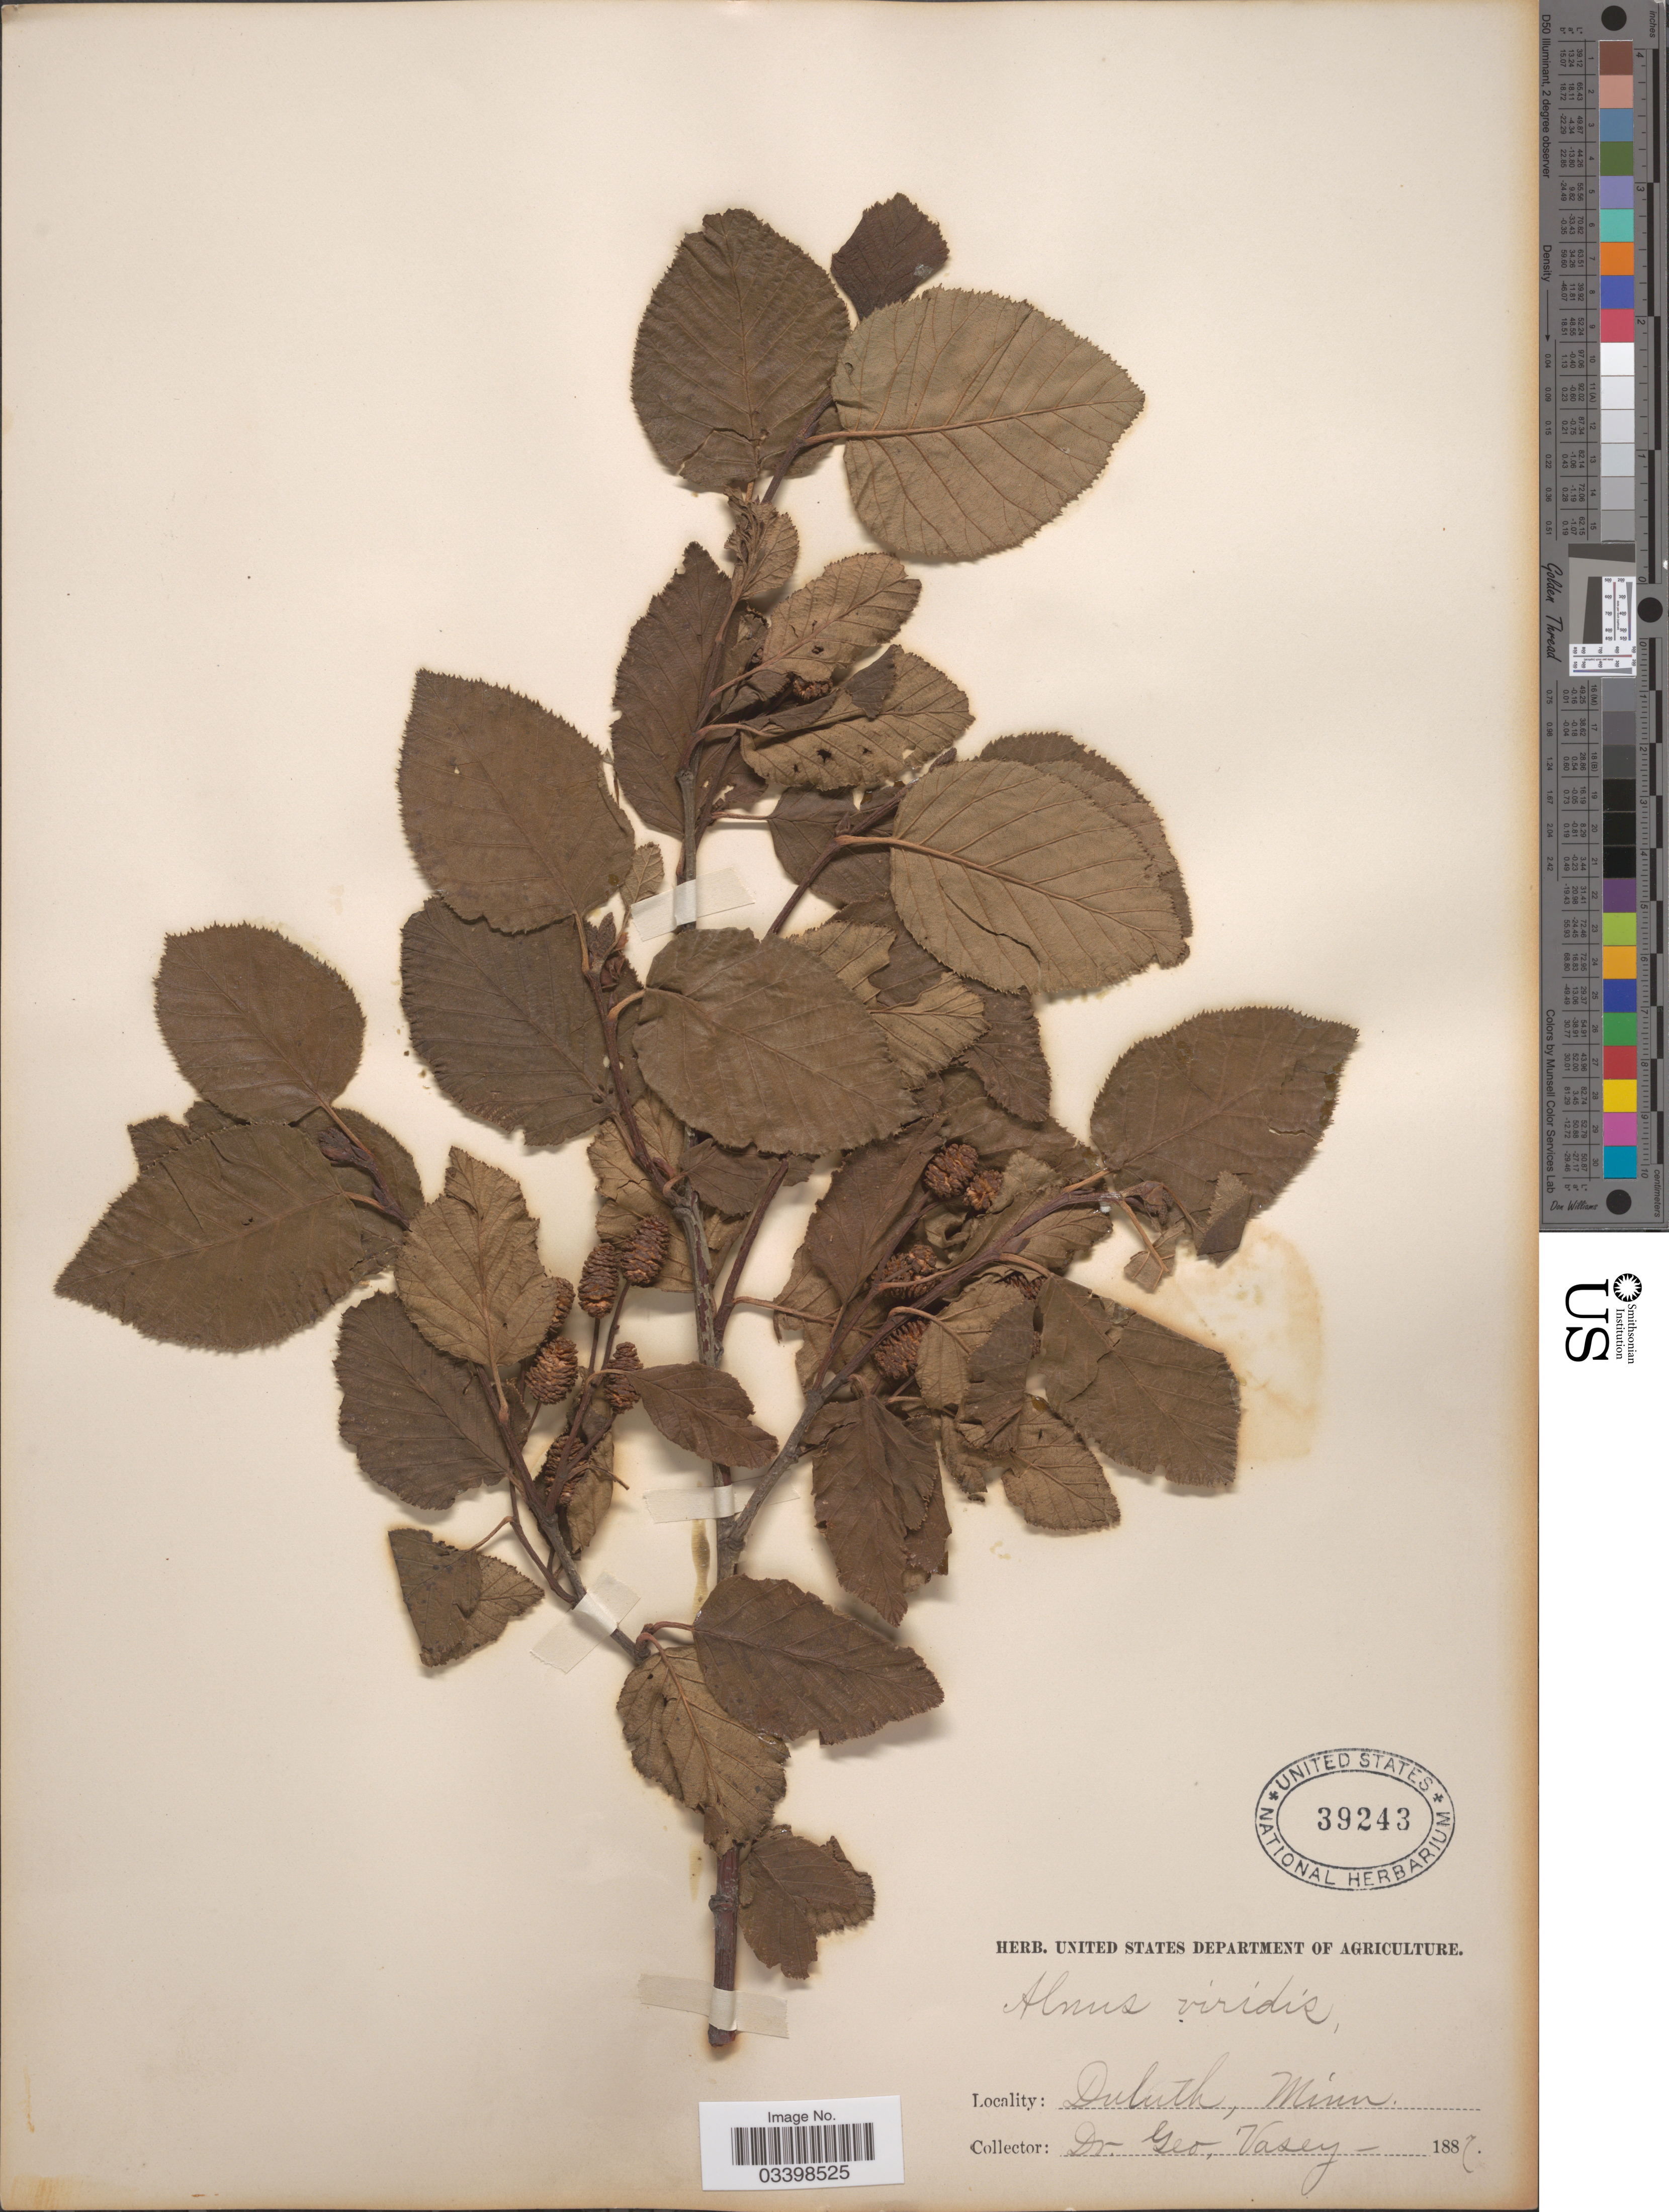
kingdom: Plantae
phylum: Tracheophyta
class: Magnoliopsida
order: Fagales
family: Betulaceae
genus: Alnus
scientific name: Alnus viridis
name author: (Chaix) DC.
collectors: G. Vasey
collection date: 1887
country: United States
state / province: Minnesota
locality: Duluth.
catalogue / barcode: US 39243